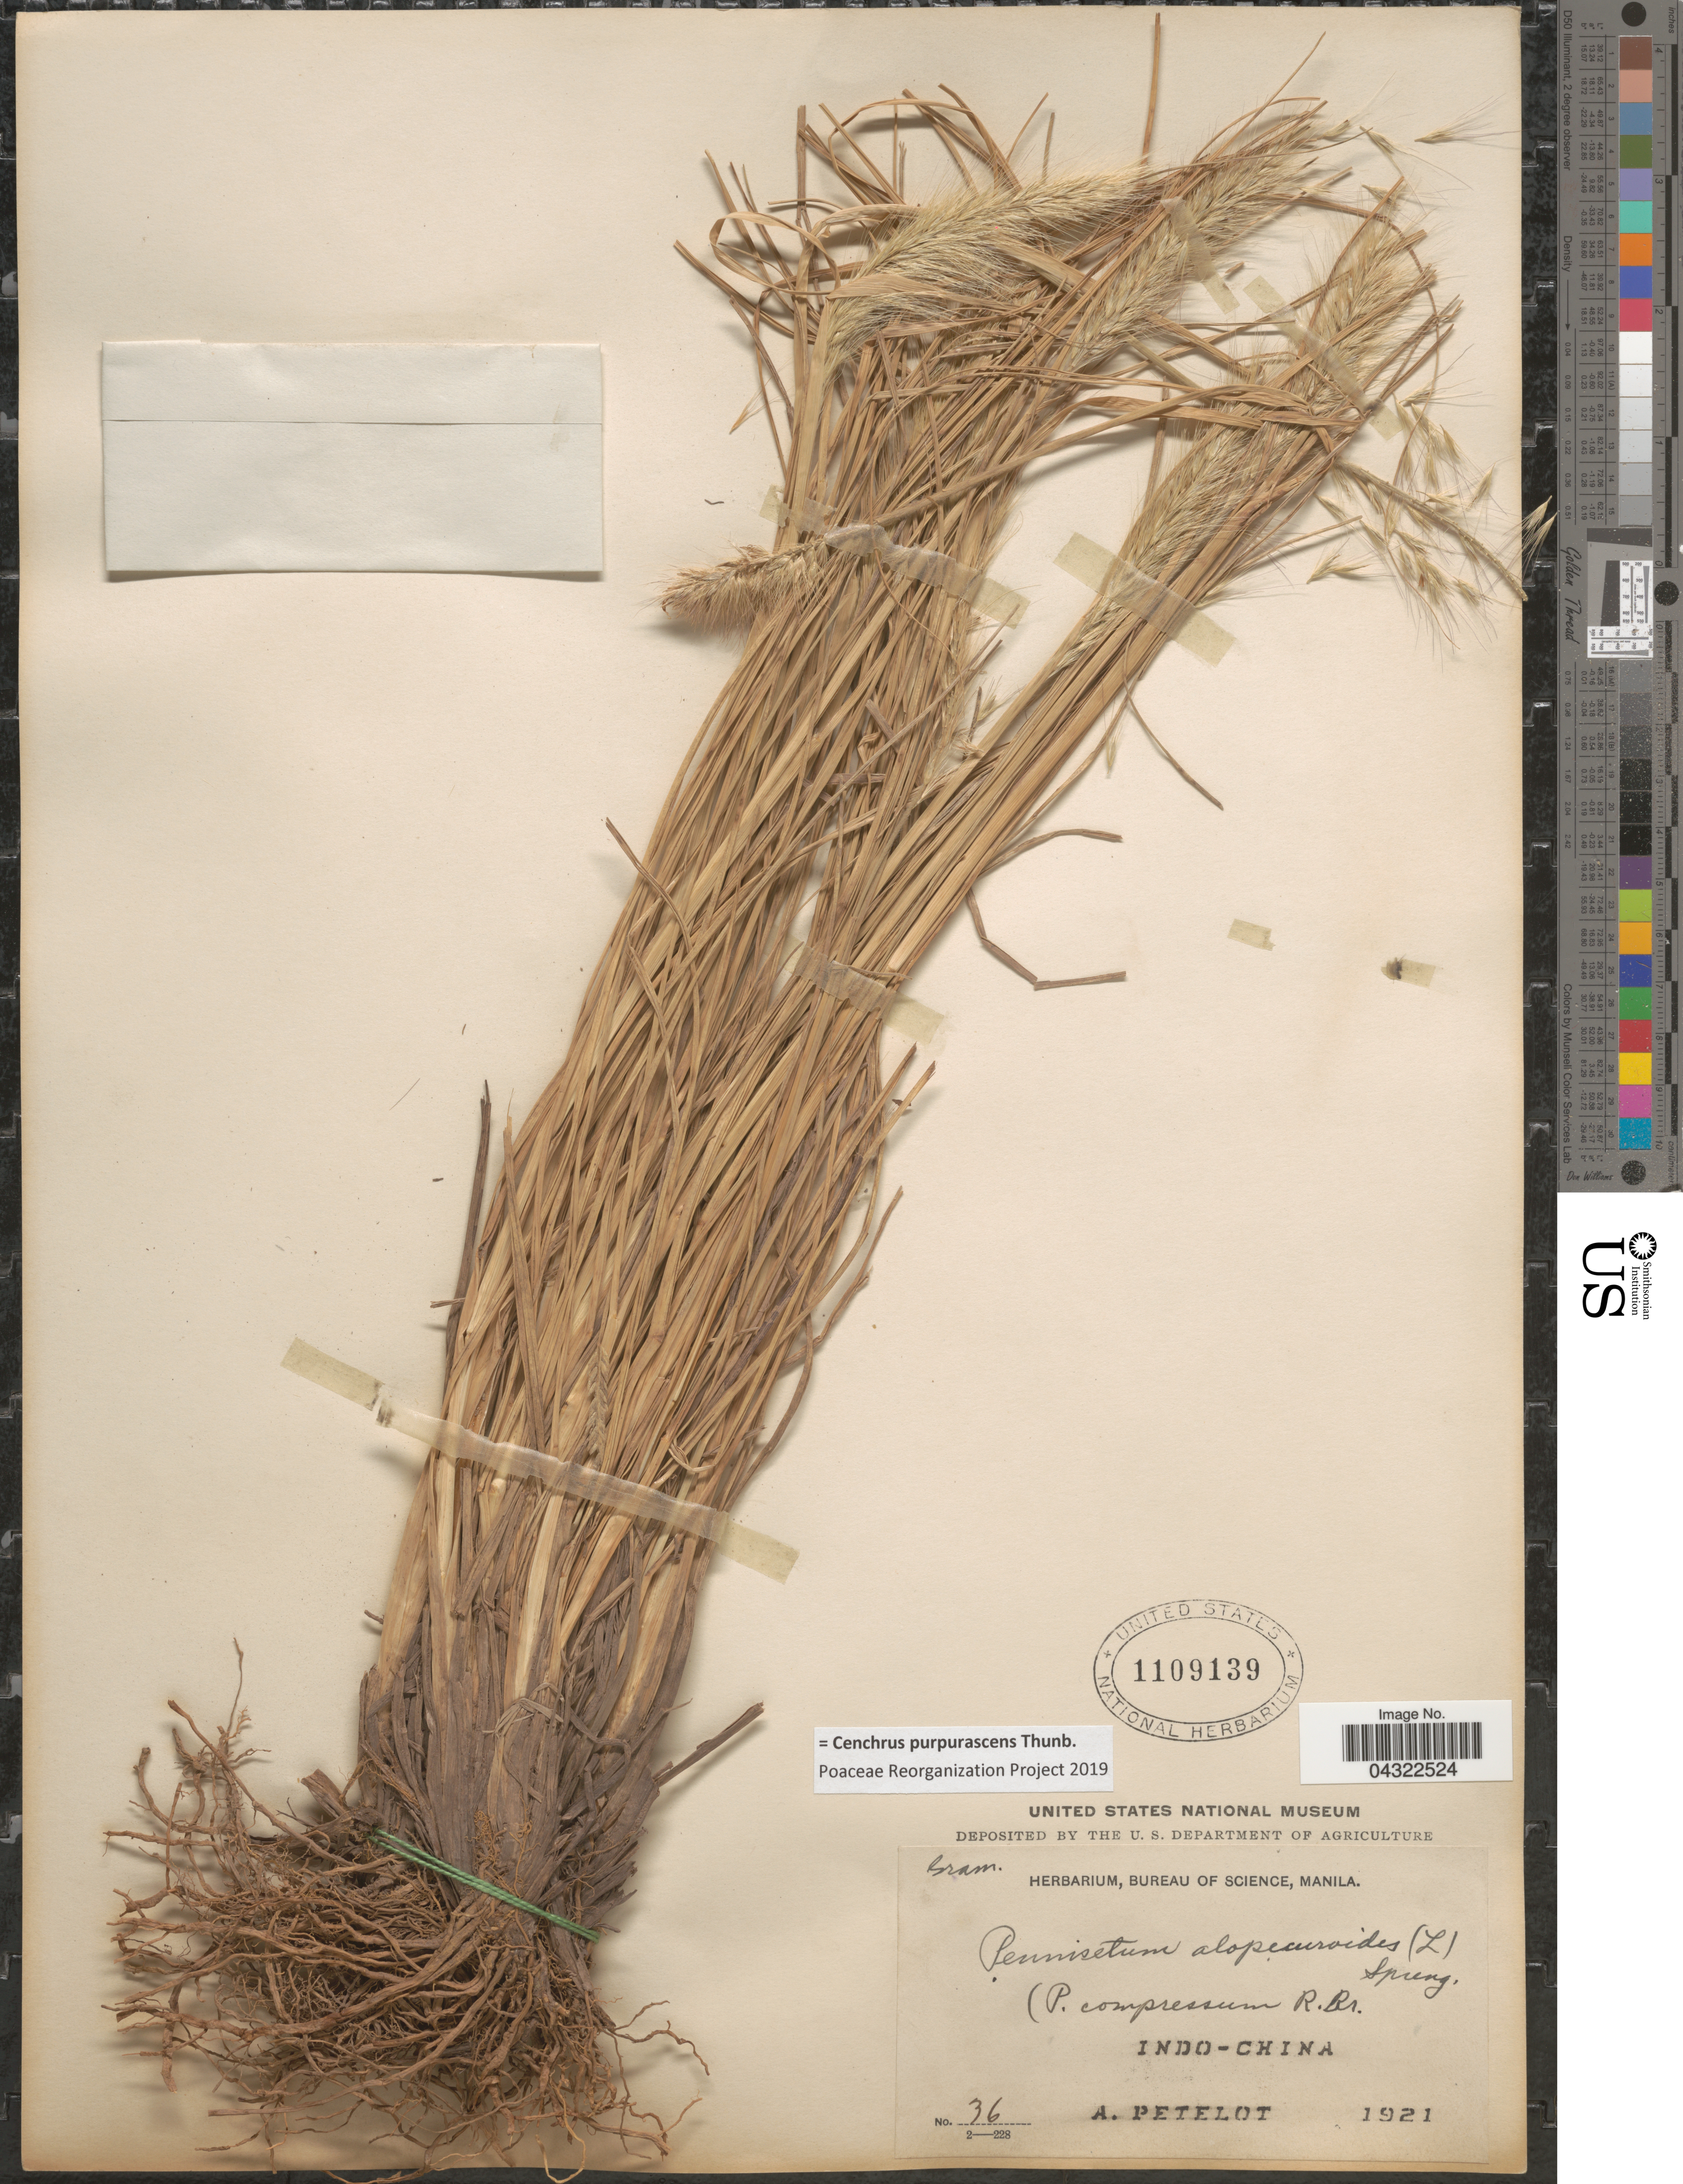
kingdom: Plantae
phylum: Tracheophyta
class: Liliopsida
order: Poales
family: Poaceae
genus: Cenchrus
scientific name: Cenchrus purpurascens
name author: Thunb.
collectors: A. Petelot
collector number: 36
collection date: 1921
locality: Indo-China.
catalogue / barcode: US 1109139